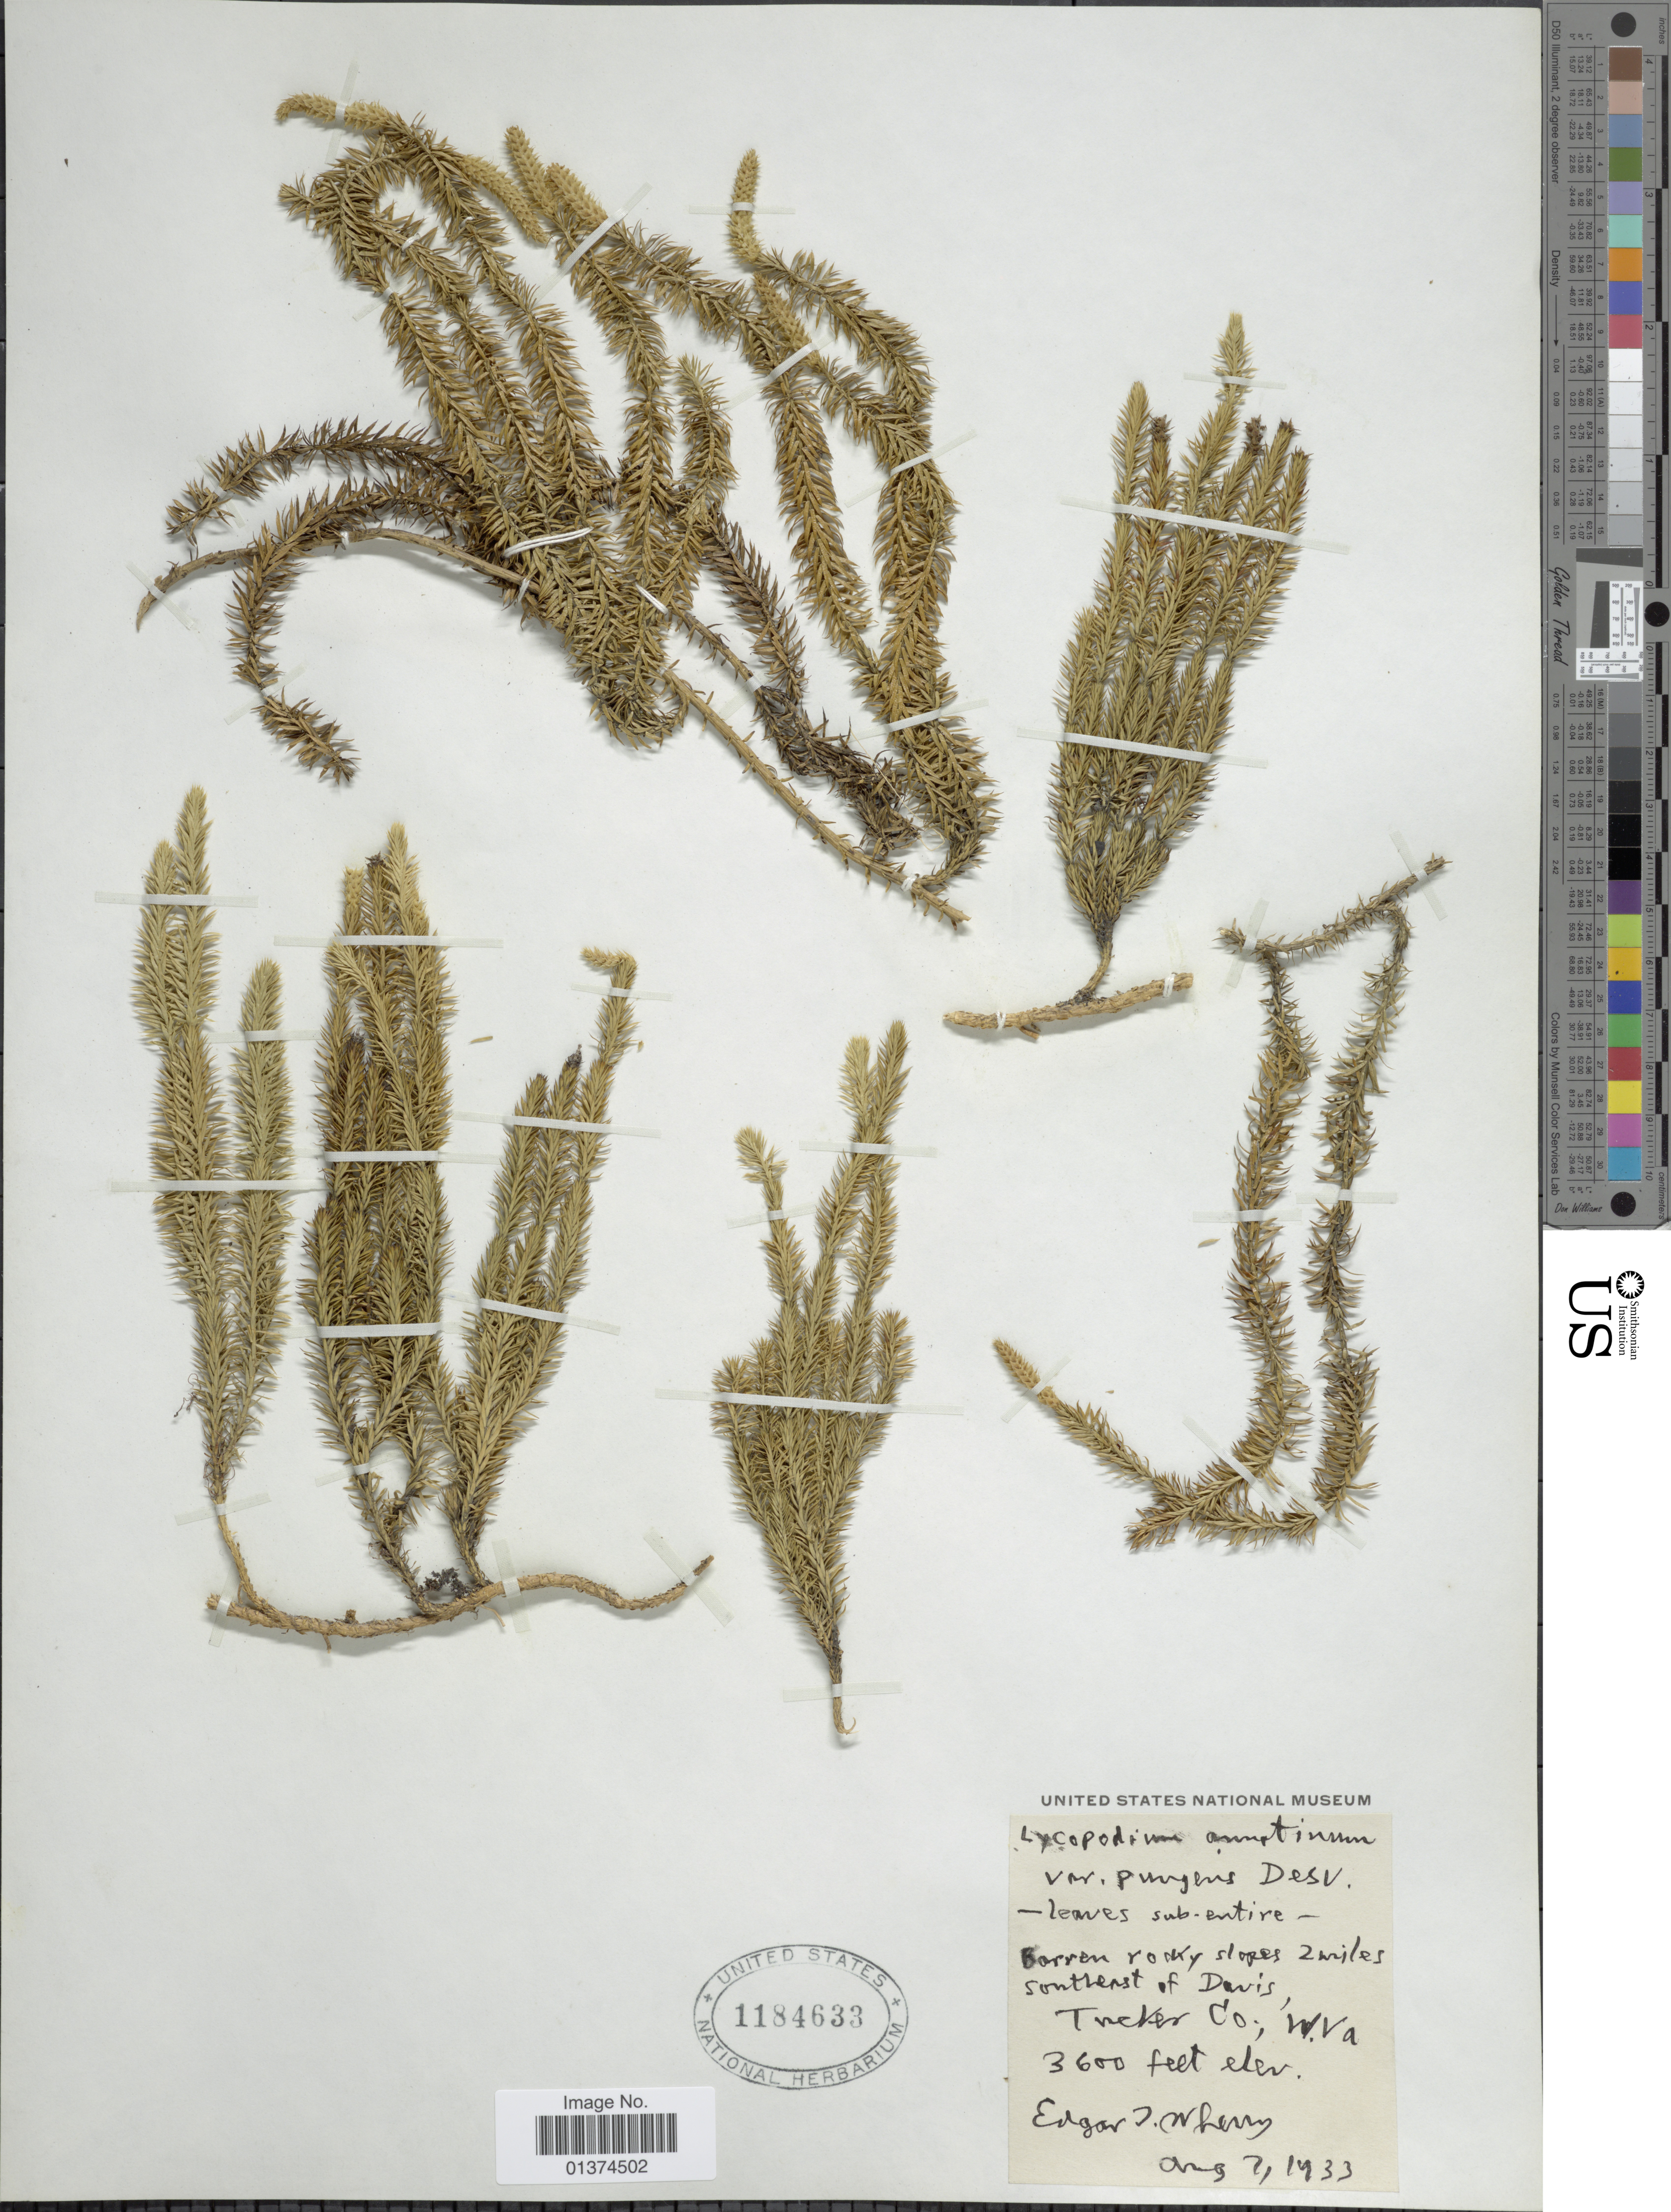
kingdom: Plantae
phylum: Tracheophyta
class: Lycopodiopsida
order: Lycopodiales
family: Lycopodiaceae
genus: Spinulum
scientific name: Spinulum annotinum subsp. annotinum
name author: (L.) A. Haines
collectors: E. Berry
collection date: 1933-08-02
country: United States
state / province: West Virginia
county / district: Tucker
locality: Barren rocky slopes 2 miles southeast of Davis, Tucker Co.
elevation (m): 1097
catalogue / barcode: US 1184633